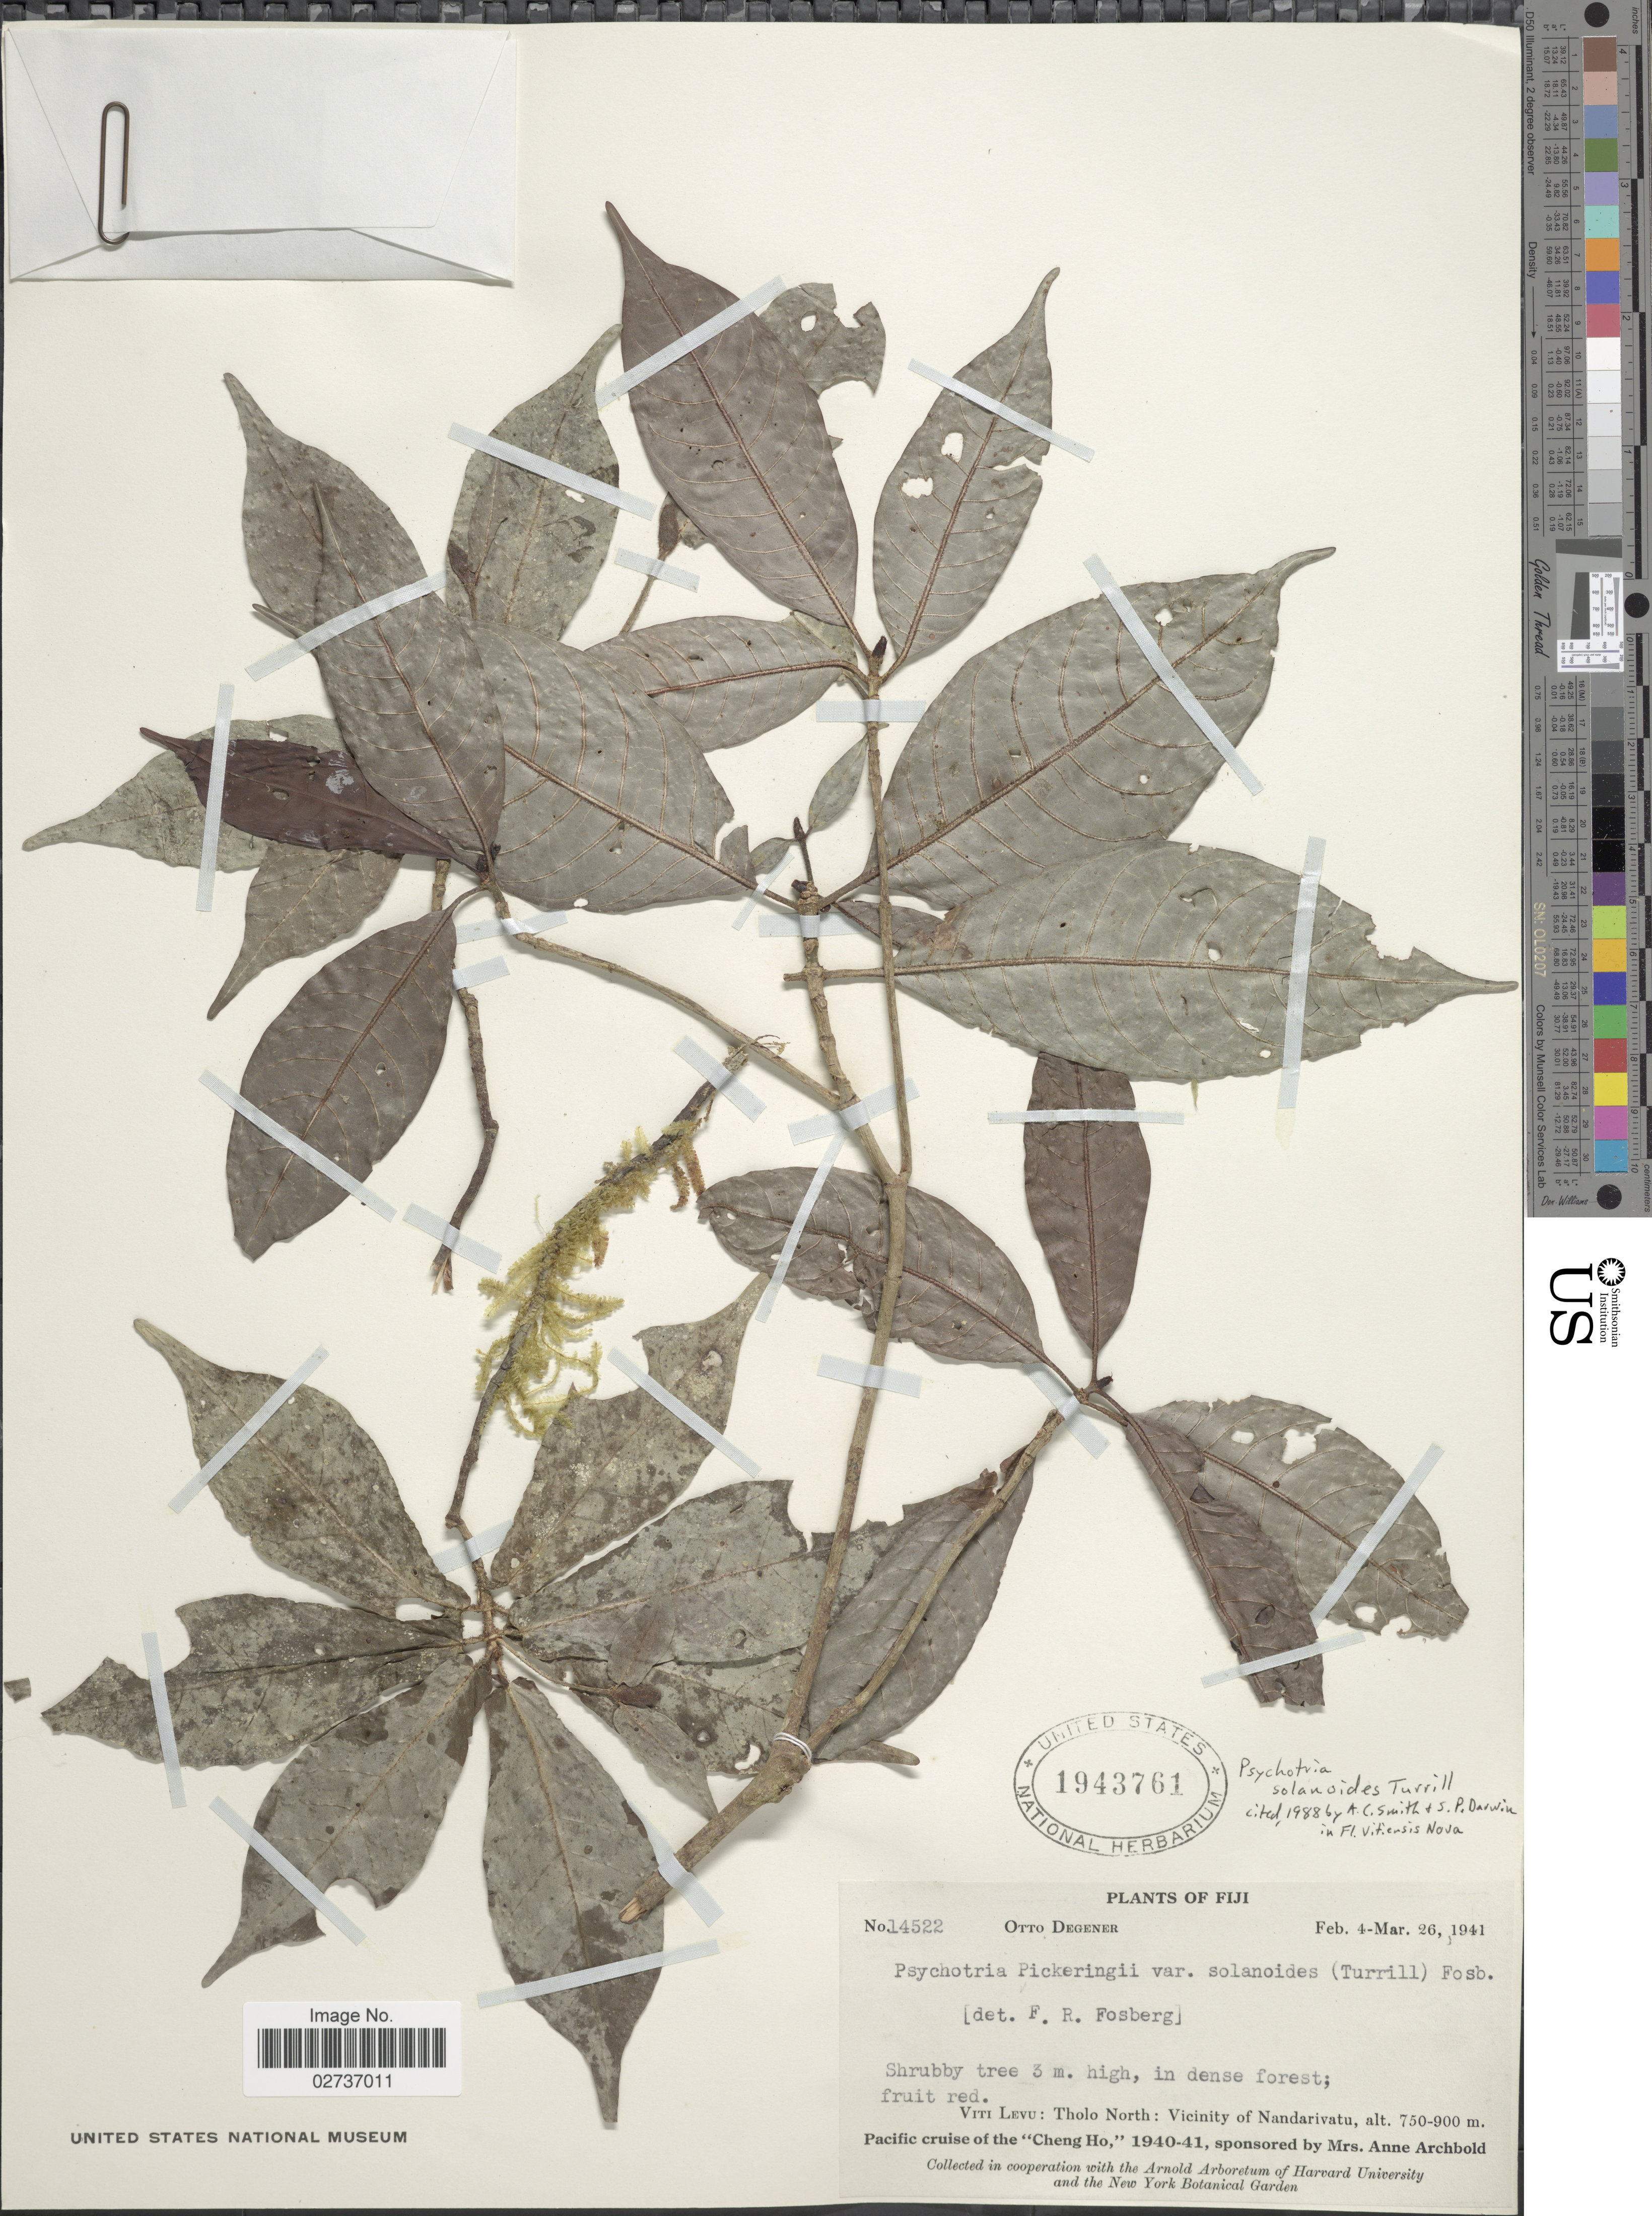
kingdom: Plantae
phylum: Tracheophyta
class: Magnoliopsida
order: Gentianales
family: Rubiaceae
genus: Psychotria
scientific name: Psychotria solanoides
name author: Turrill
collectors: O. Degener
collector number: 14522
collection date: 1941-02-04/1941-03-26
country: Fiji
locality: Viti Levu: Tholo North: Vicinity of Nandarivatu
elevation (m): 750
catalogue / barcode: US 1943761